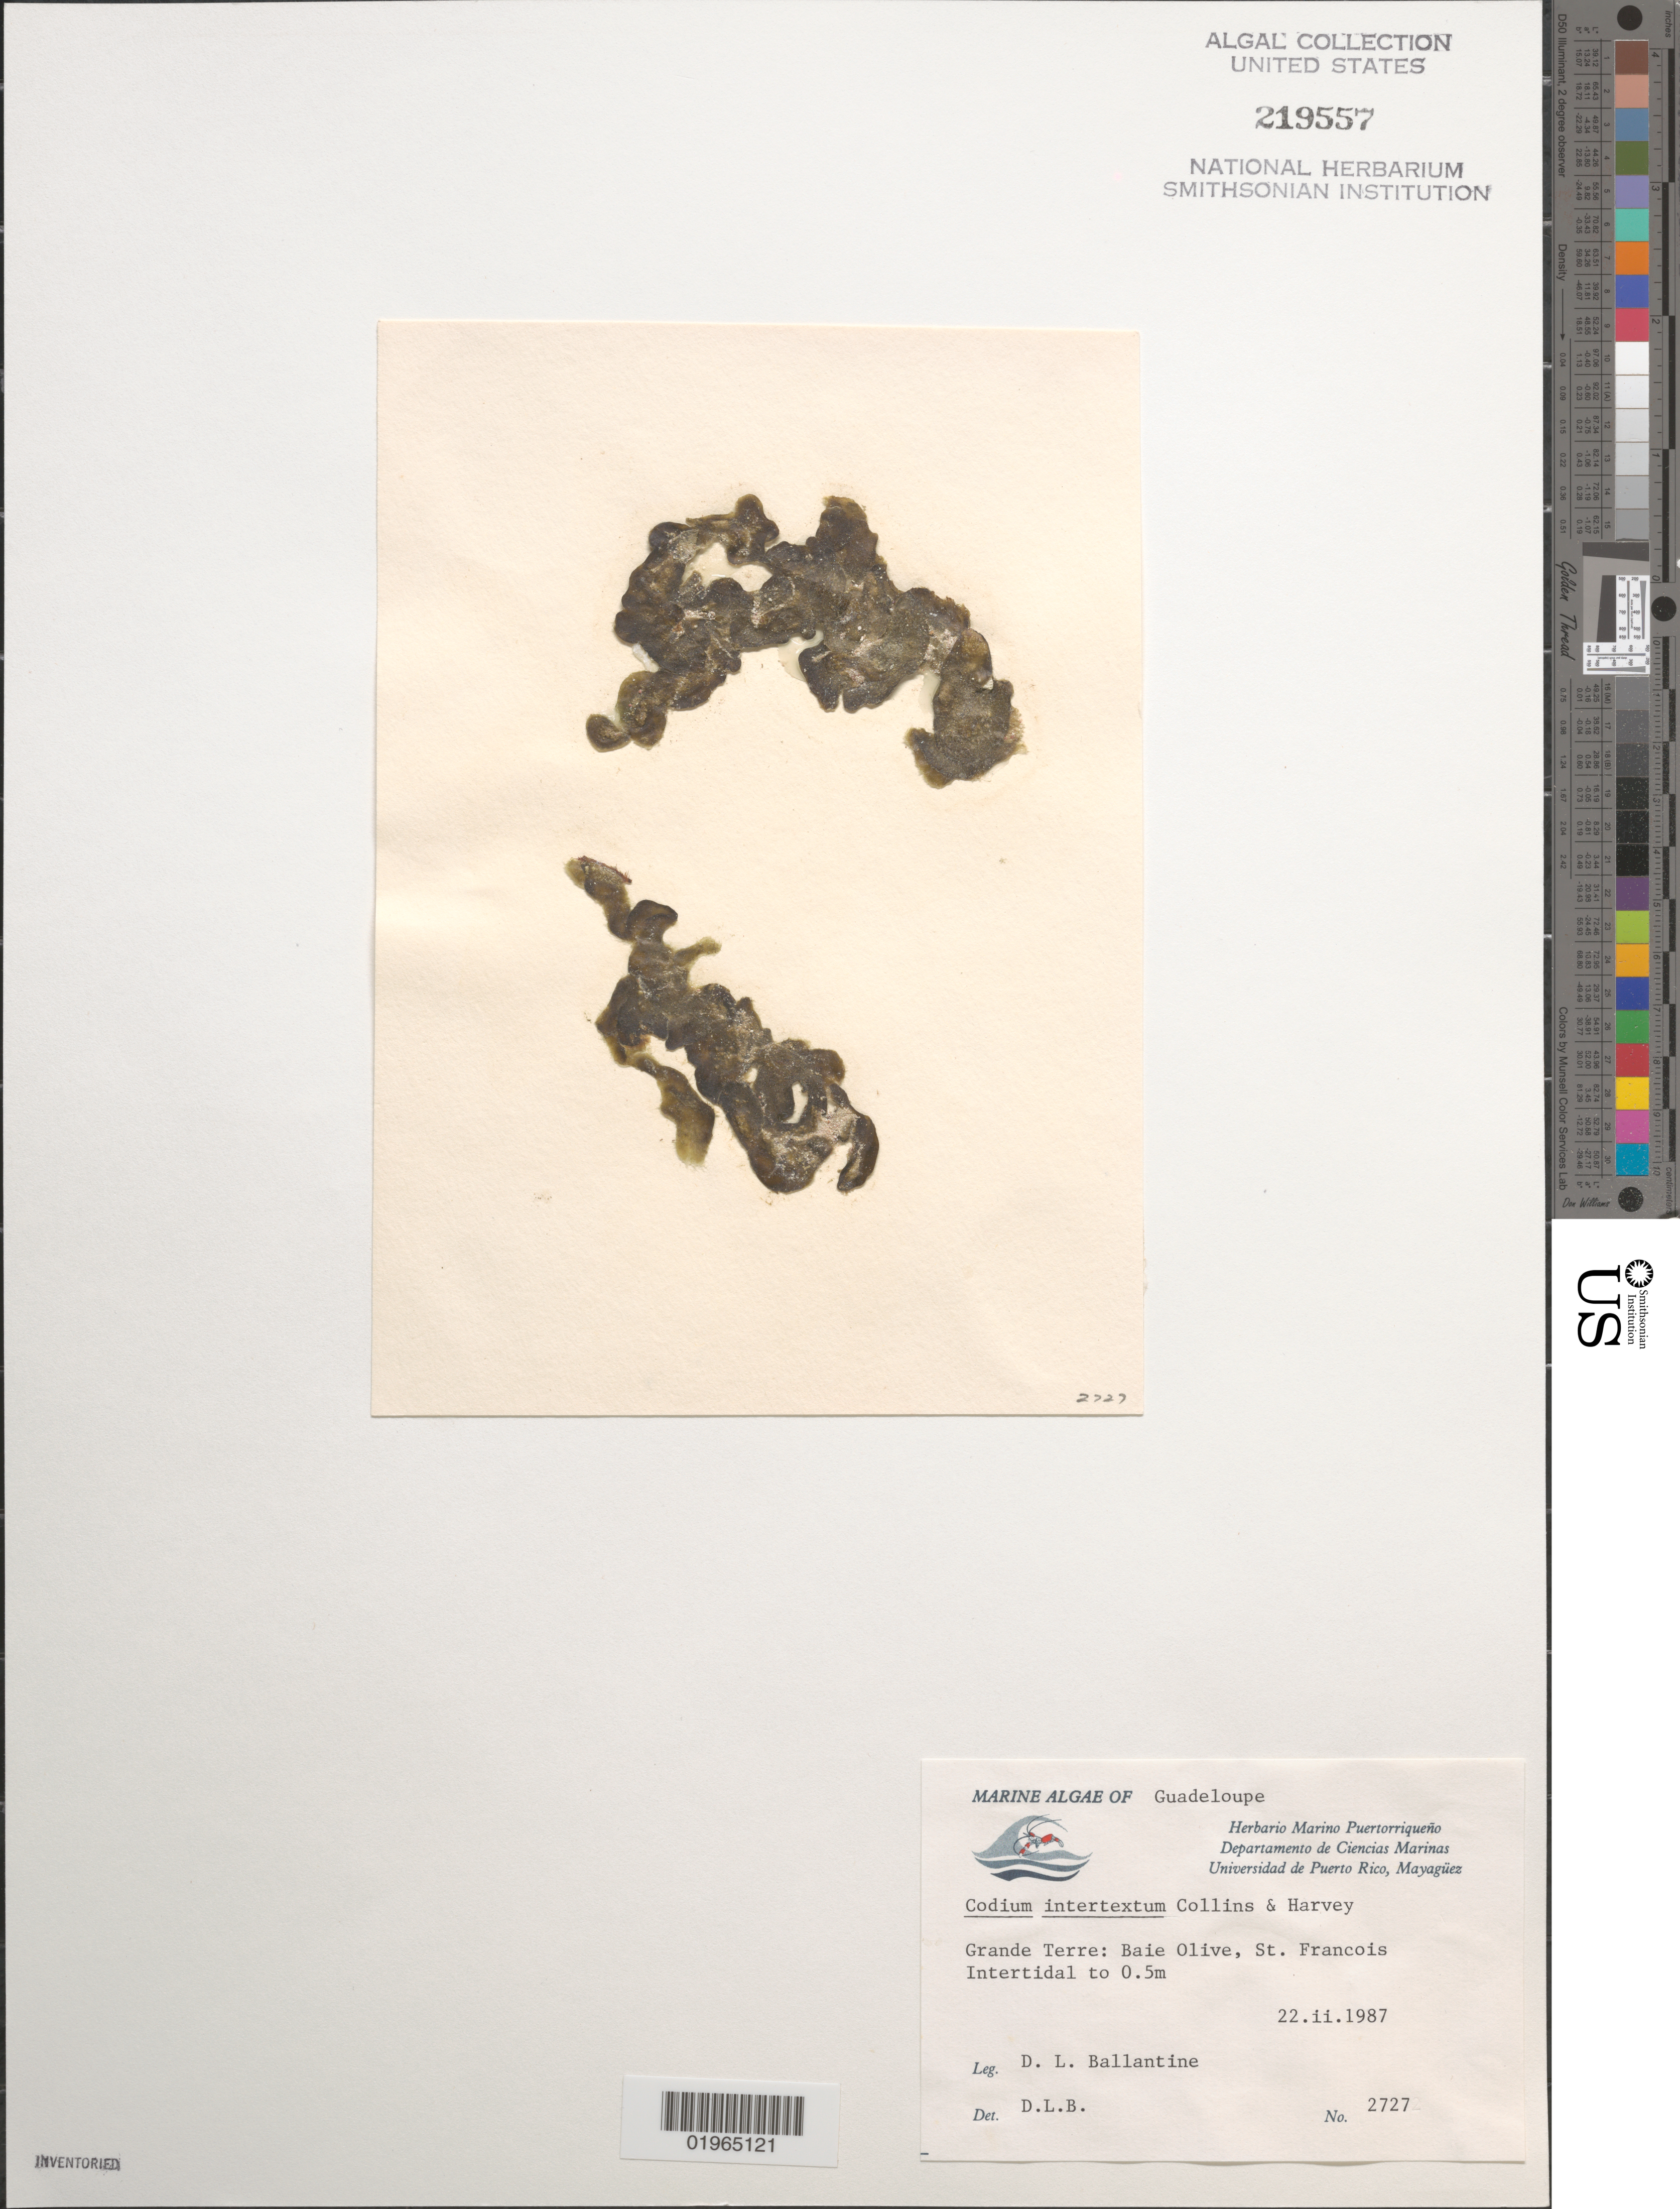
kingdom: Plantae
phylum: Chlorophyta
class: Ulvophyceae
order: Bryopsidales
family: Codiaceae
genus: Codium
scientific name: Codium intertextum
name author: Collins & Herv.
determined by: Ballantine, D. L.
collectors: D.L. Ballantine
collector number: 2727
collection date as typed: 22 Feb 1987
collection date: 1987-02-22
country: Guadeloupe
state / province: Grande-Terre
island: Grande Terre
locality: Baie Olive, St. Francois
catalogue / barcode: US 219557